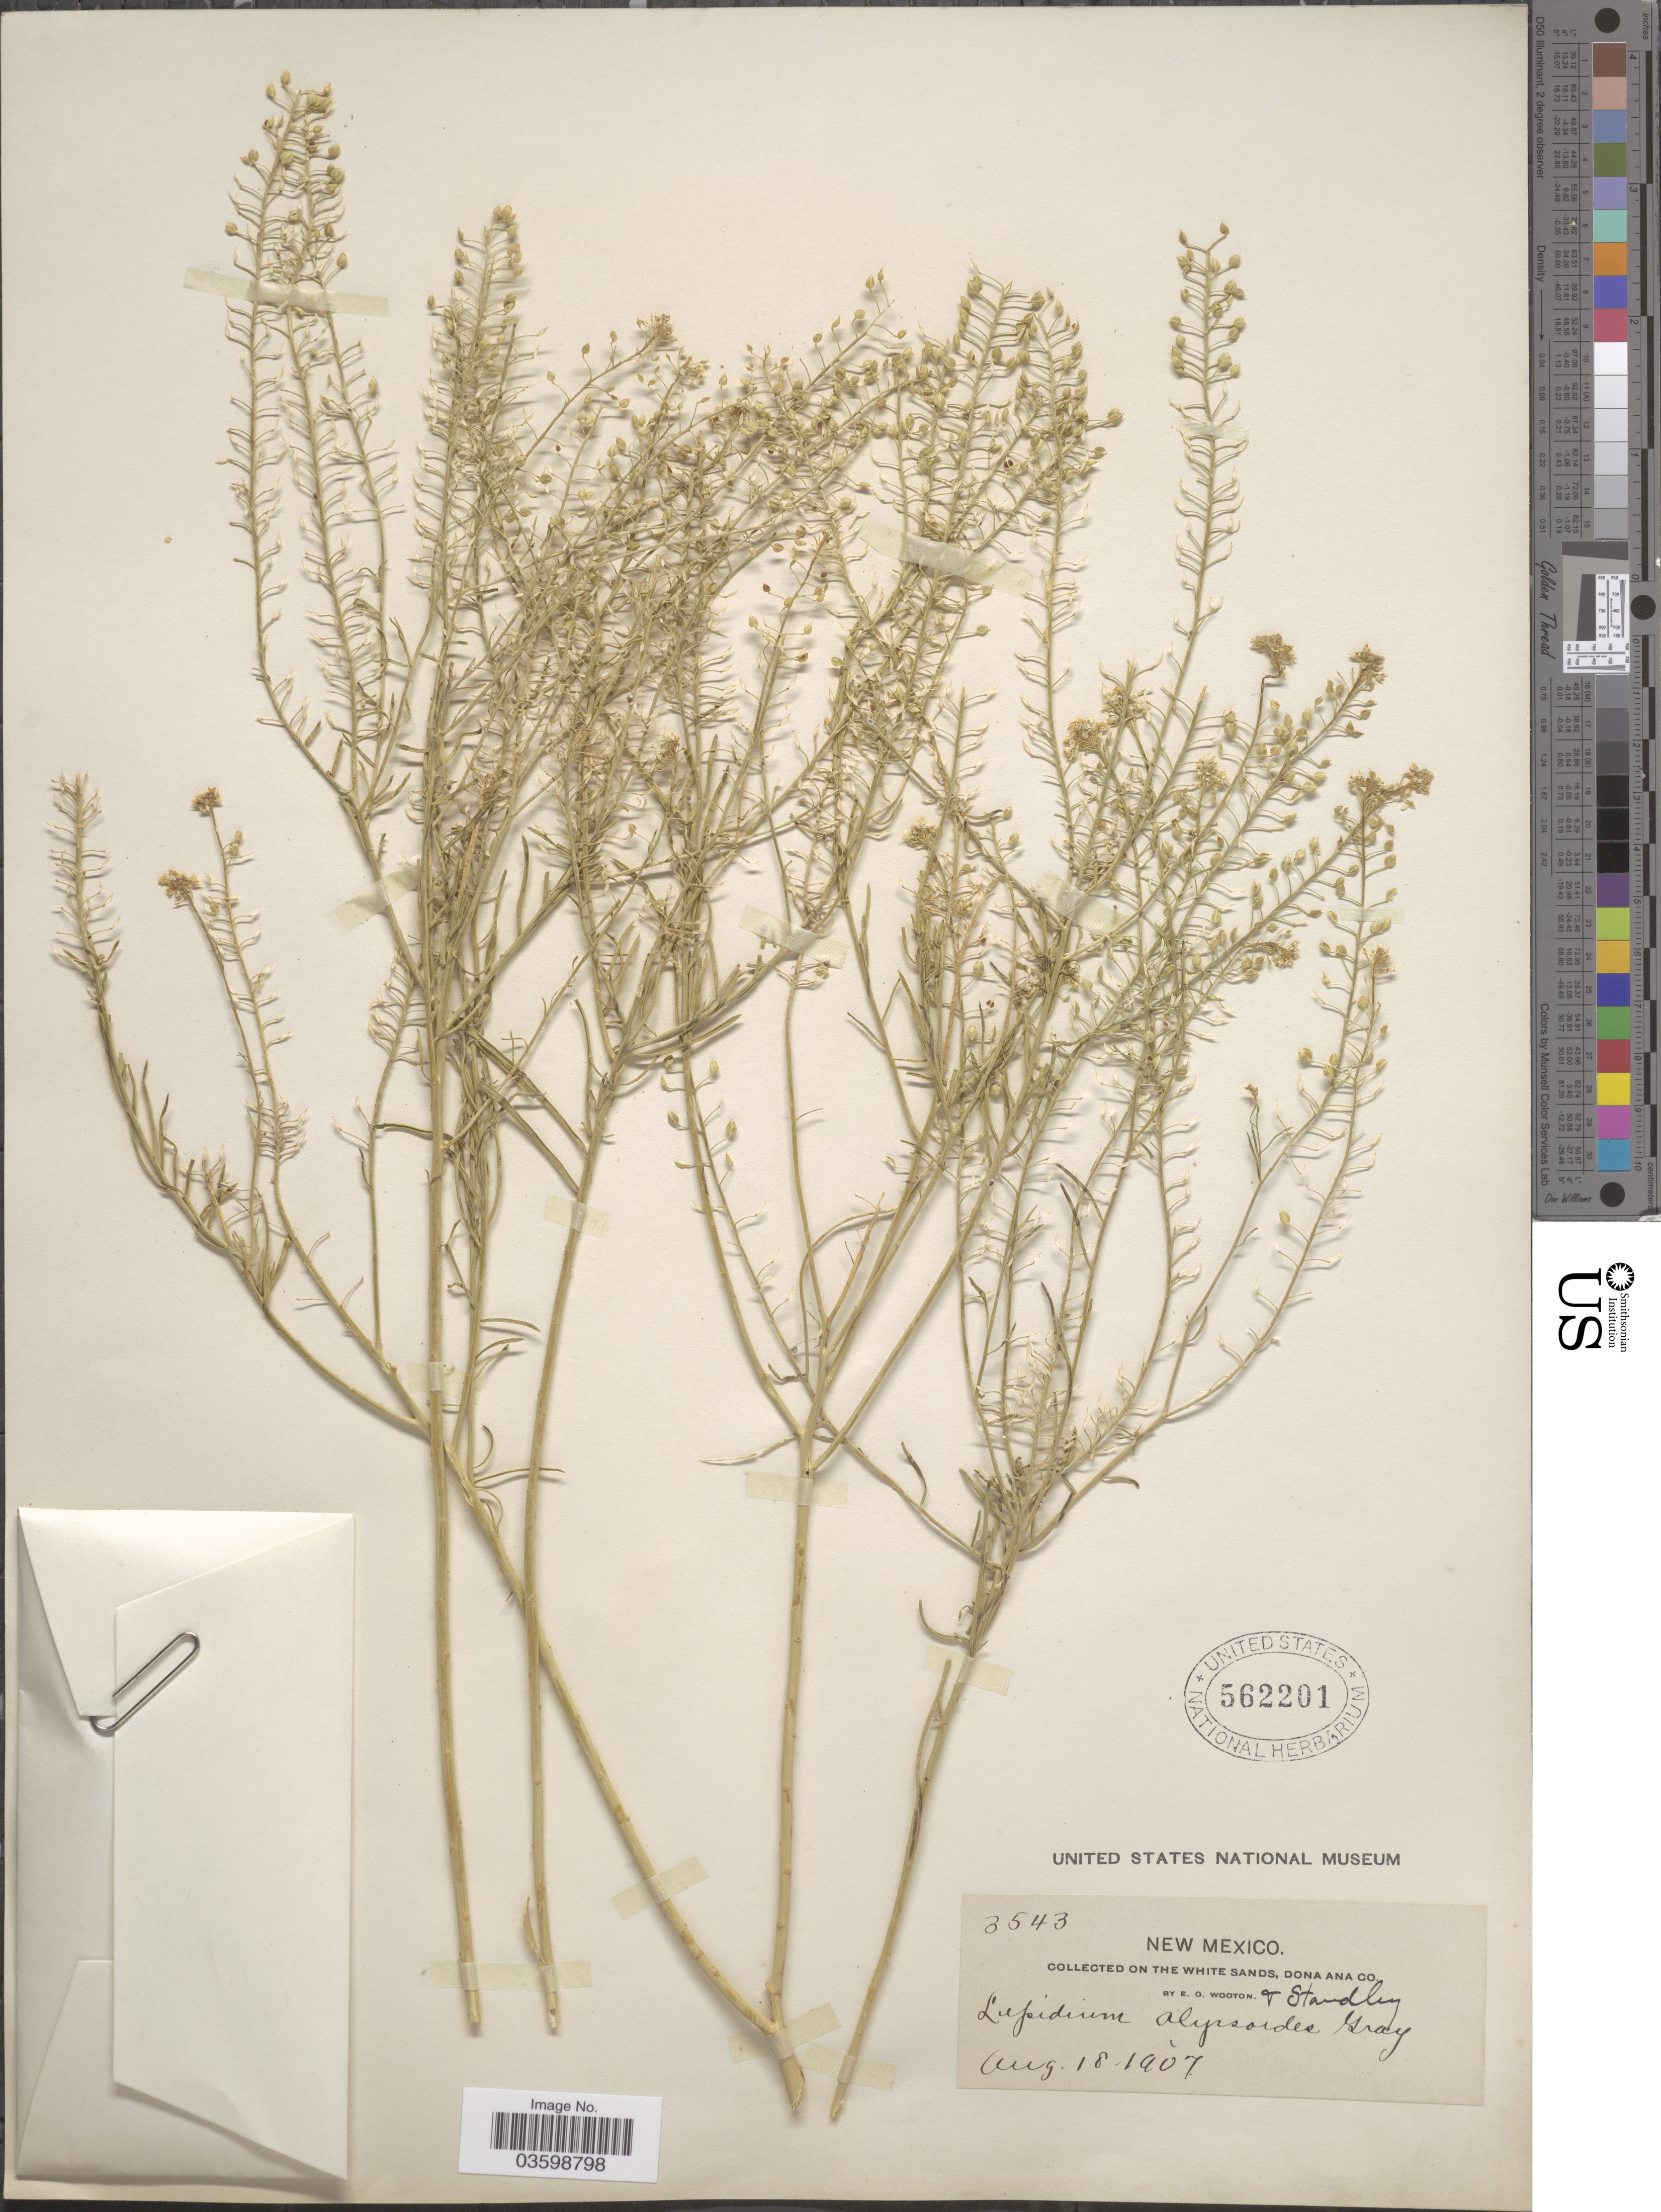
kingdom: Plantae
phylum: Tracheophyta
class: Magnoliopsida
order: Brassicales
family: Brassicaceae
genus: Lepidium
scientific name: Lepidium montanum var. alyssoides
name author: (A. Gray) M.E. Jones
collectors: E. O. Wooton & Standley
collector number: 3543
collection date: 1907-08-18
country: United States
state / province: New Mexico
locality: On the White Sands, Dona Ana Co.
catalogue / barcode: US 562201